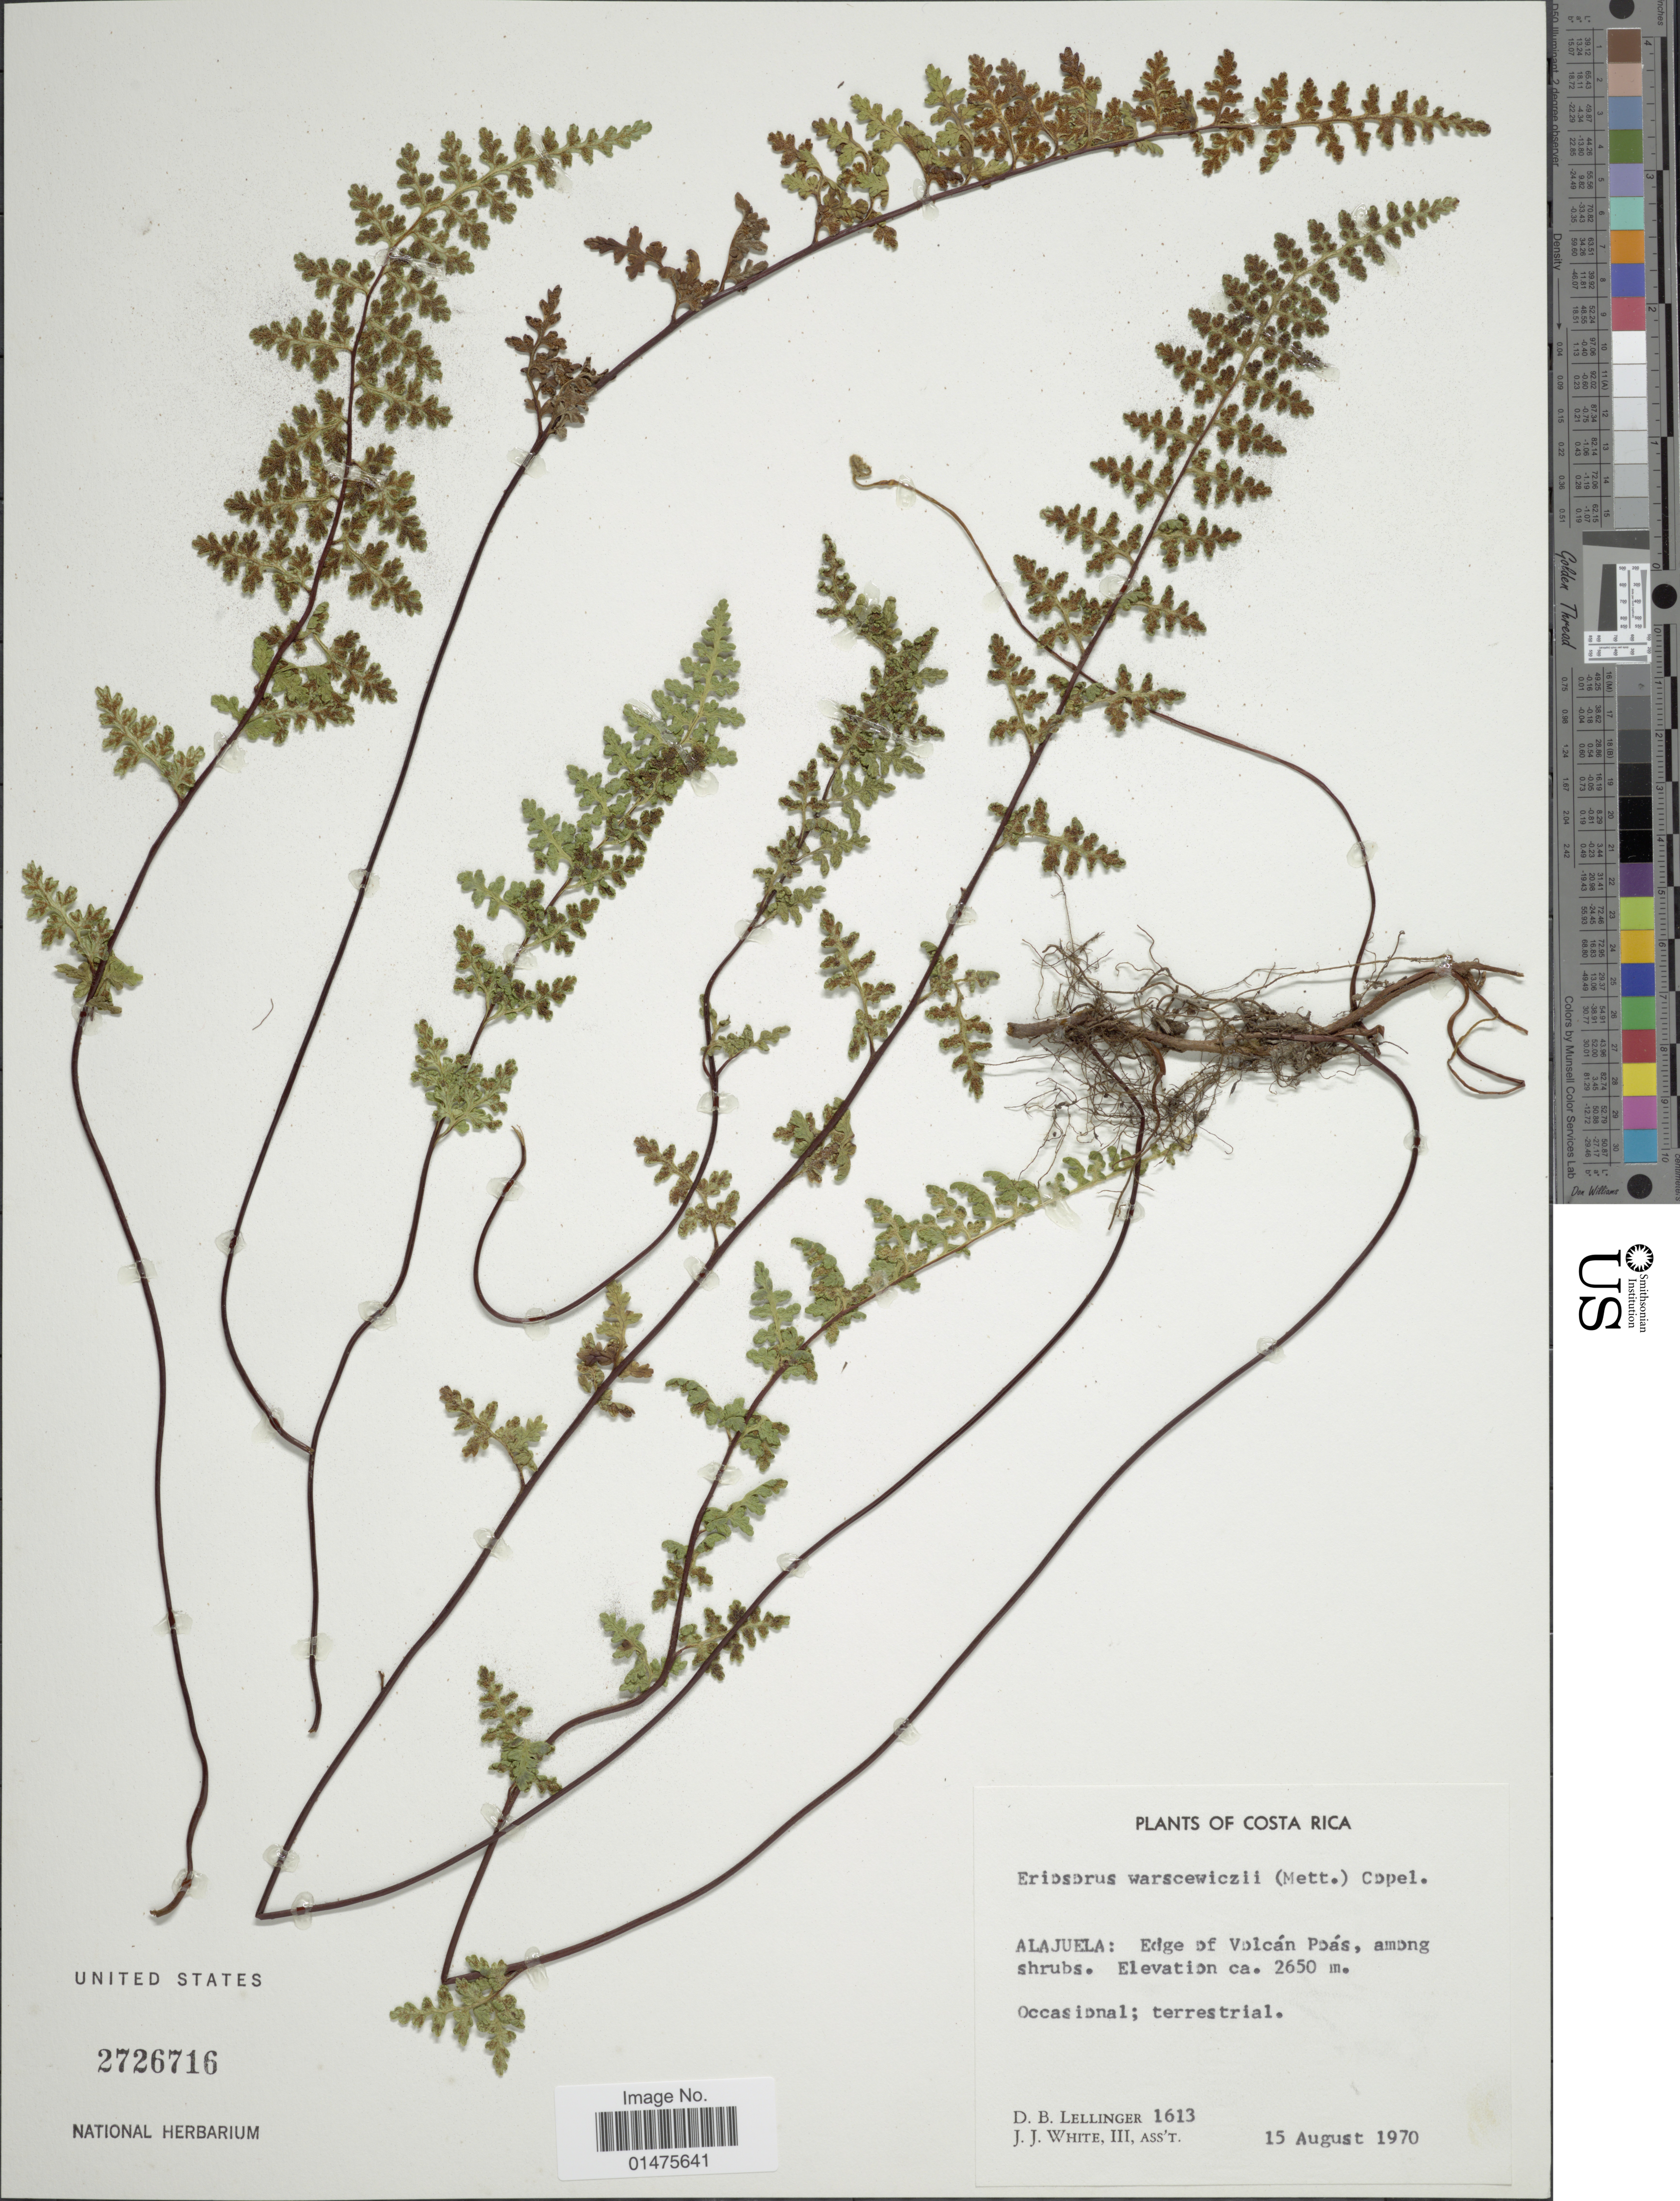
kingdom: Plantae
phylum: Tracheophyta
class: Polypodiopsida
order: Polypodiales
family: Pteridaceae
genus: Jamesonia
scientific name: Jamesonia warscewiczii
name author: (Mett.) Christenh.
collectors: D. B. Lellinger & J. J. White III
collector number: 1613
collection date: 1970-08-15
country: Costa Rica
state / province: Alajuela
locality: Edge of Volcán Poás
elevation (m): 2650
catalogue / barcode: US 2726716